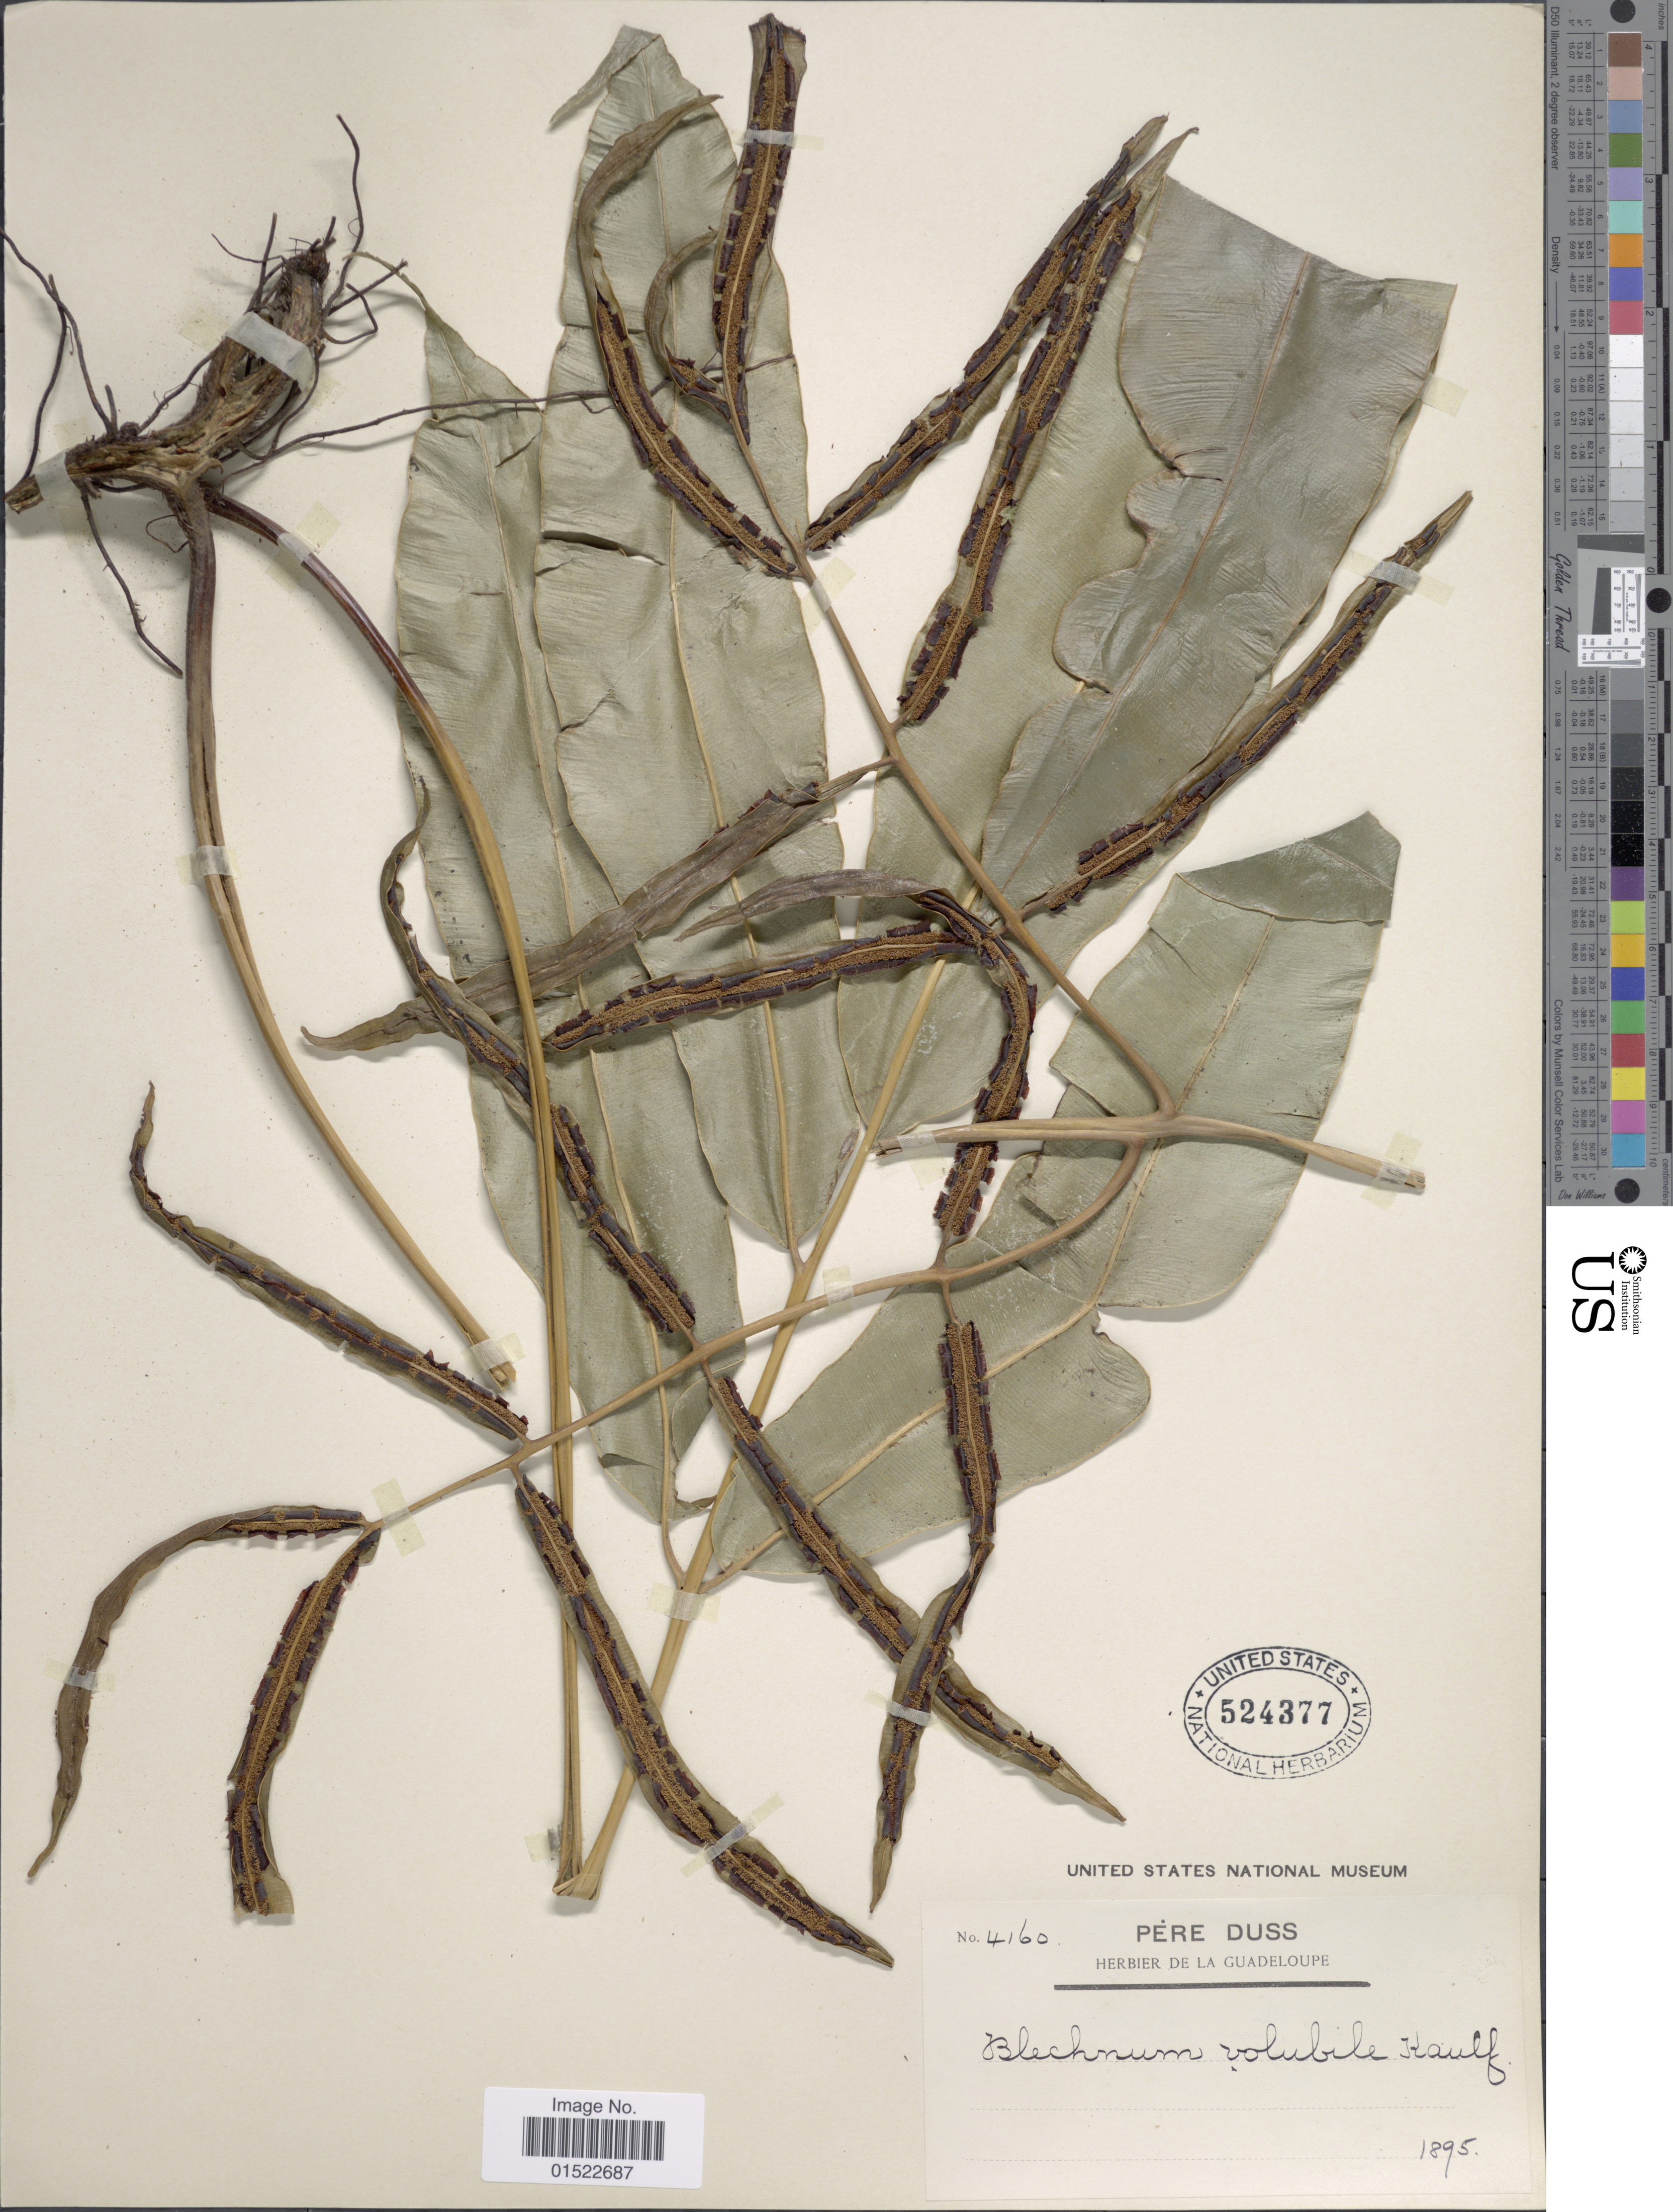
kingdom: Plantae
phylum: Tracheophyta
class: Polypodiopsida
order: Polypodiales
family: Blechnaceae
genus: Salpichlaena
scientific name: Salpichlaena volubilis subsp. volubilis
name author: (Kaulf.) J. Sm.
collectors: Père Duss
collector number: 4160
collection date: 1895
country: Guadeloupe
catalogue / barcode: US 524377